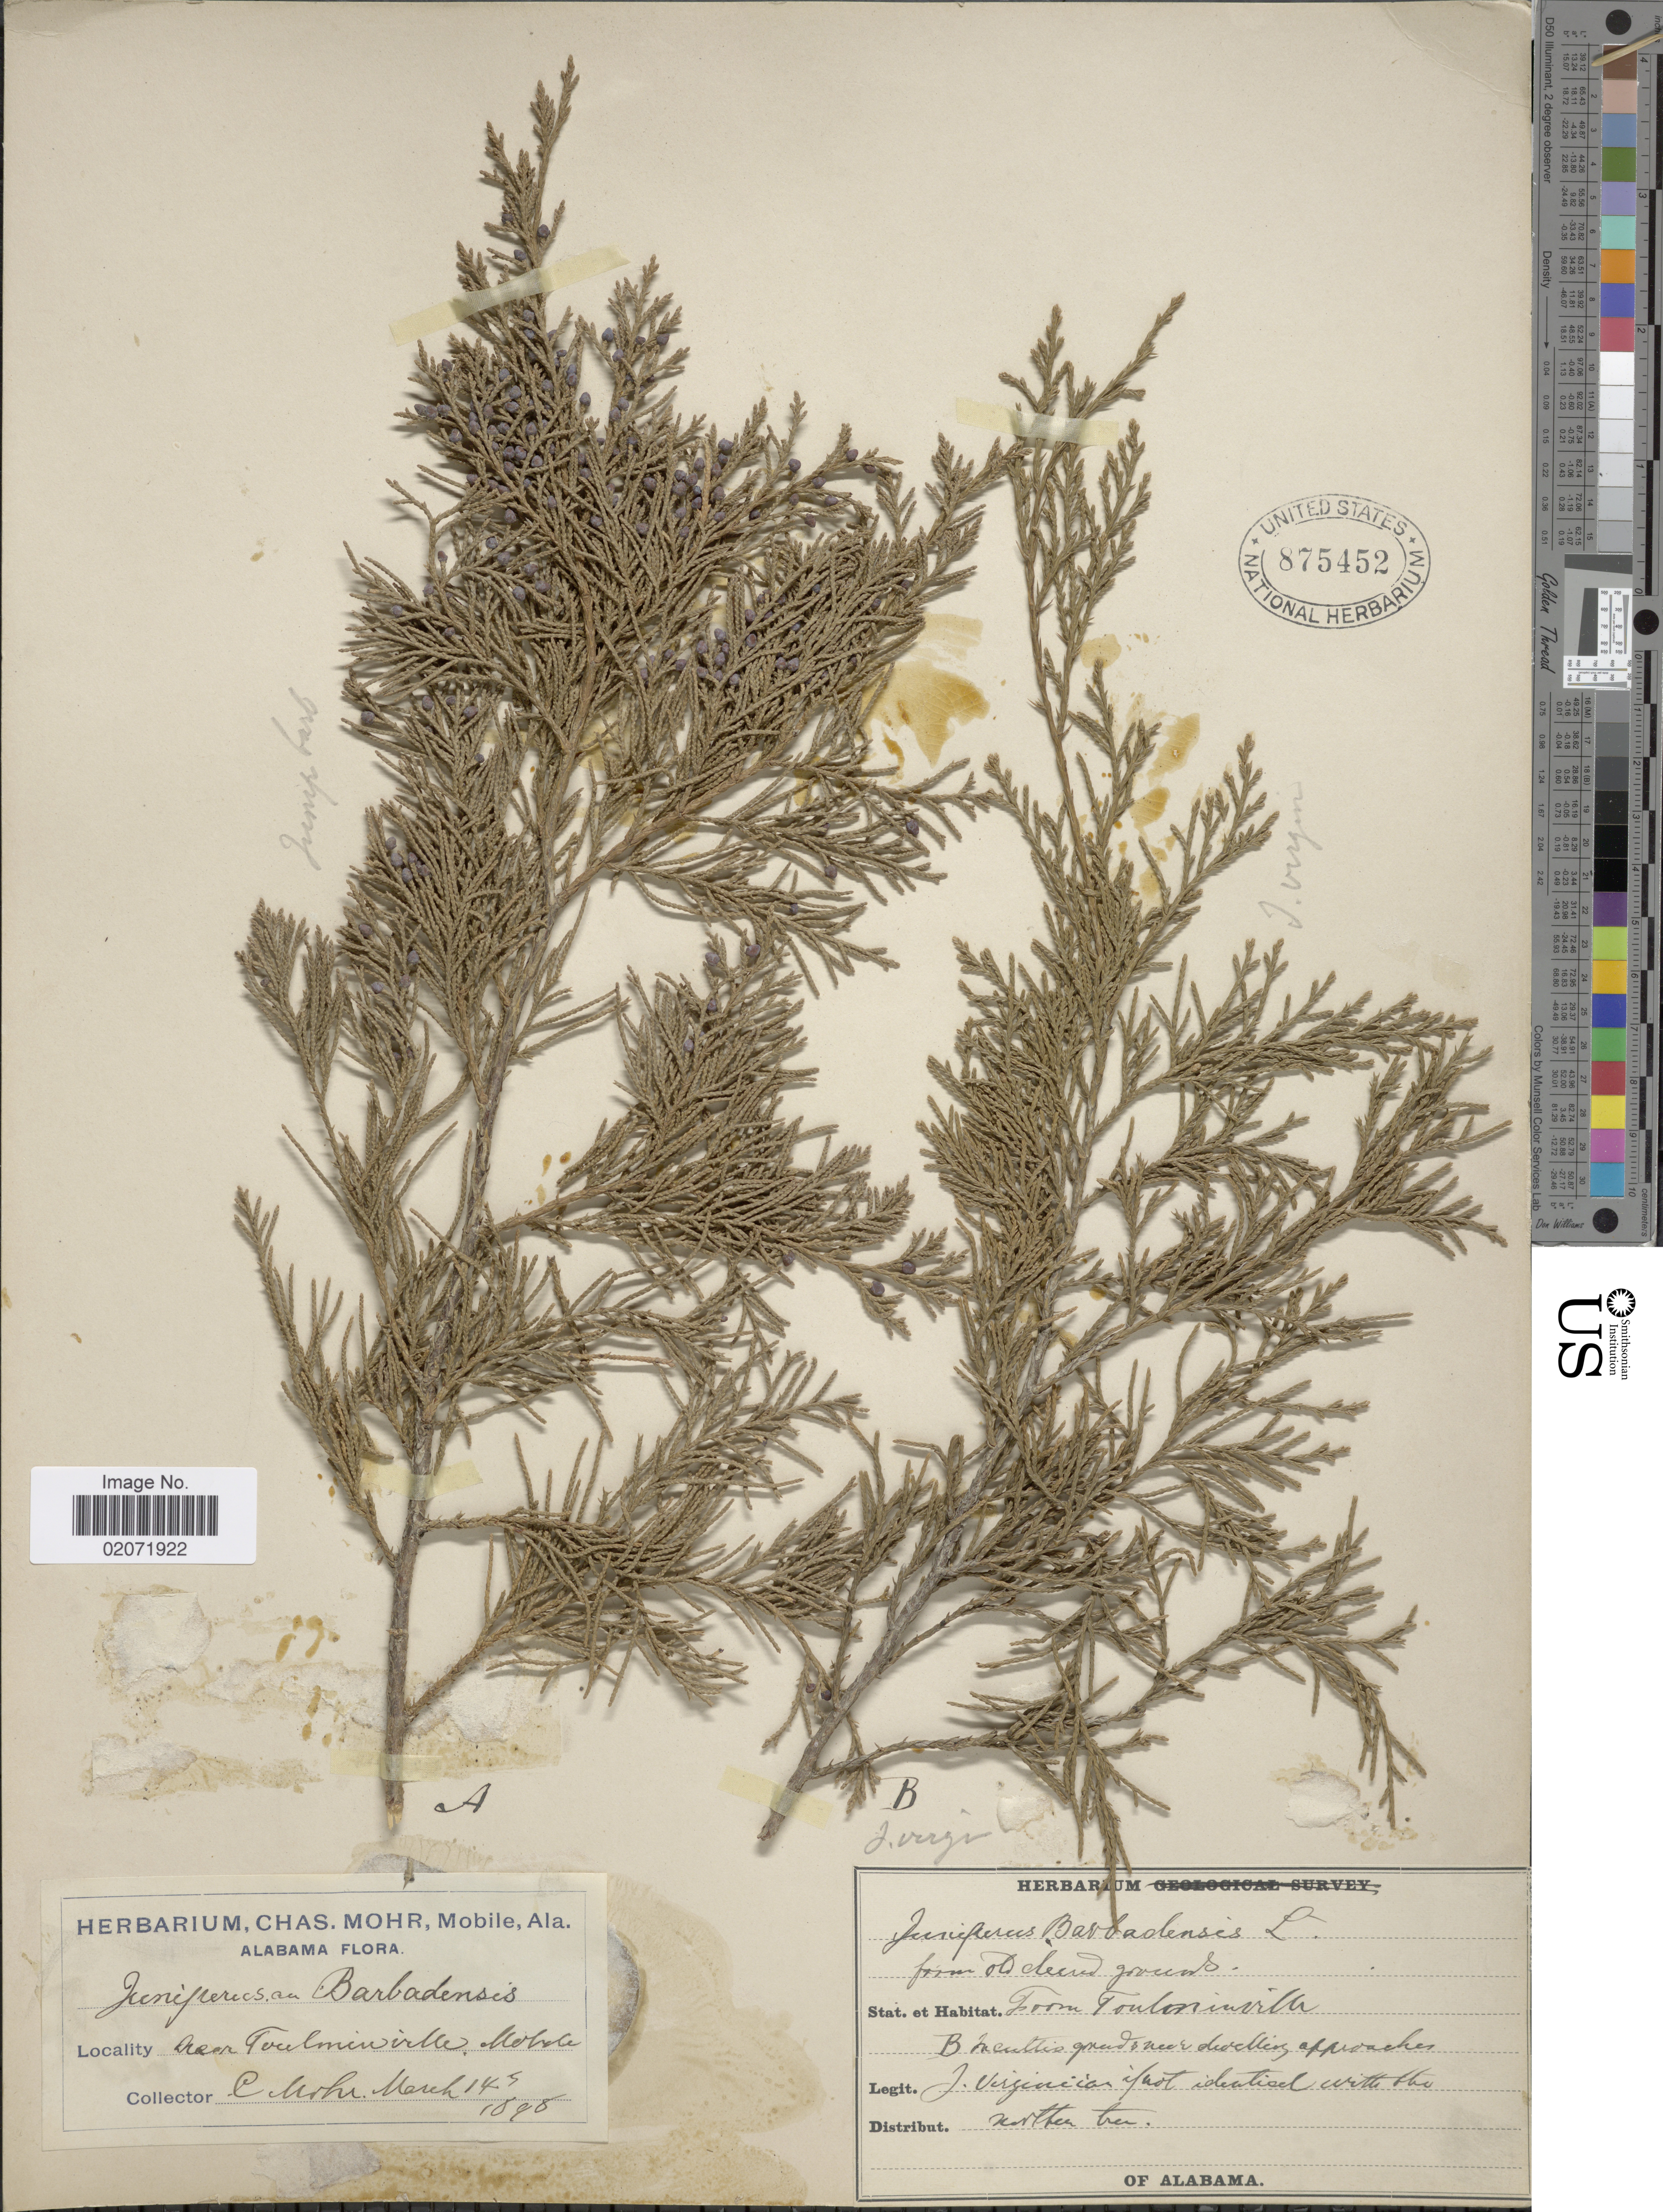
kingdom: Plantae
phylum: Tracheophyta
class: Pinopsida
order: Pinales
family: Cupressaceae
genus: Juniperus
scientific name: Juniperus silicicola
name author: (Small) L.H. Bailey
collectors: C. T. Mohr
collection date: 1898-03-14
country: United States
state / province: Alabama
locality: Near Toulminville, Mobile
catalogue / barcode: US 875452